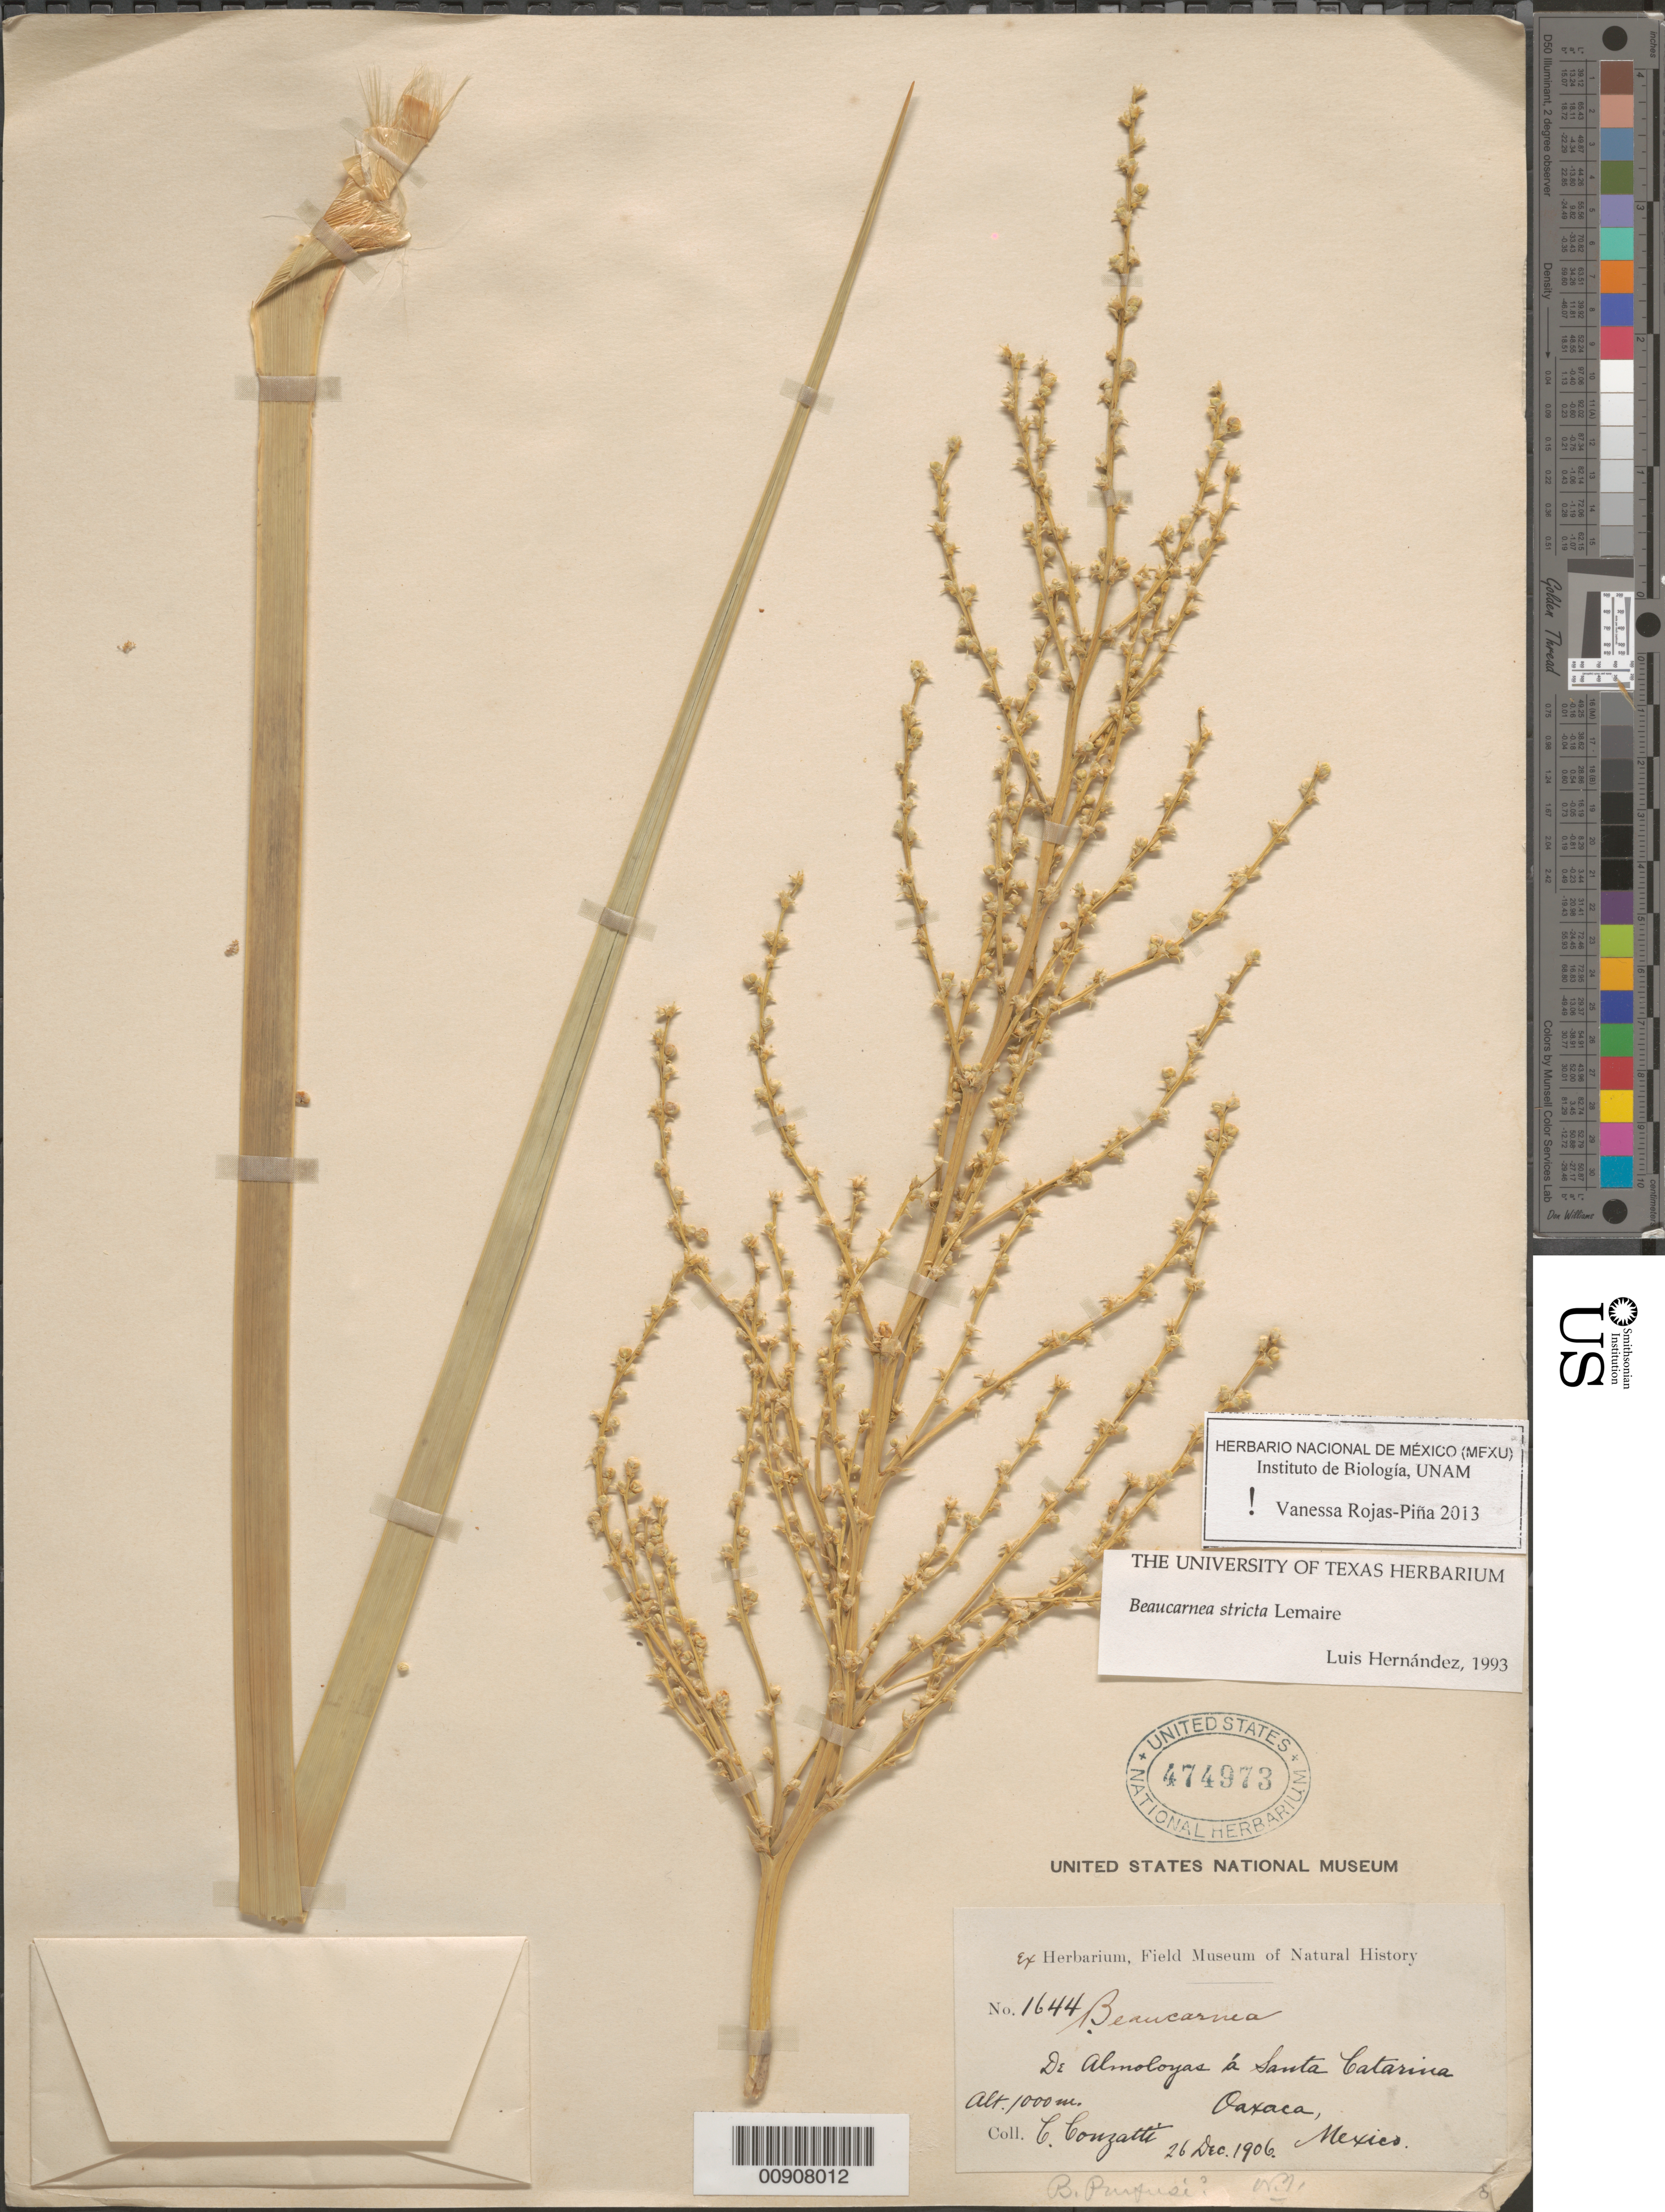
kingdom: Plantae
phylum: Tracheophyta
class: Liliopsida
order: Asparagales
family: Asparagaceae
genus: Beaucarnea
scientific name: Beaucarnea stricta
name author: Lem.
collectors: C. Conzatti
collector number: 1644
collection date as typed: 26 Dec 1906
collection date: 1906-12-26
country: Mexico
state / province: Oaxaca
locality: De Almoloyas a Santa Catarina, Oaxaca.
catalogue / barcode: US 474973